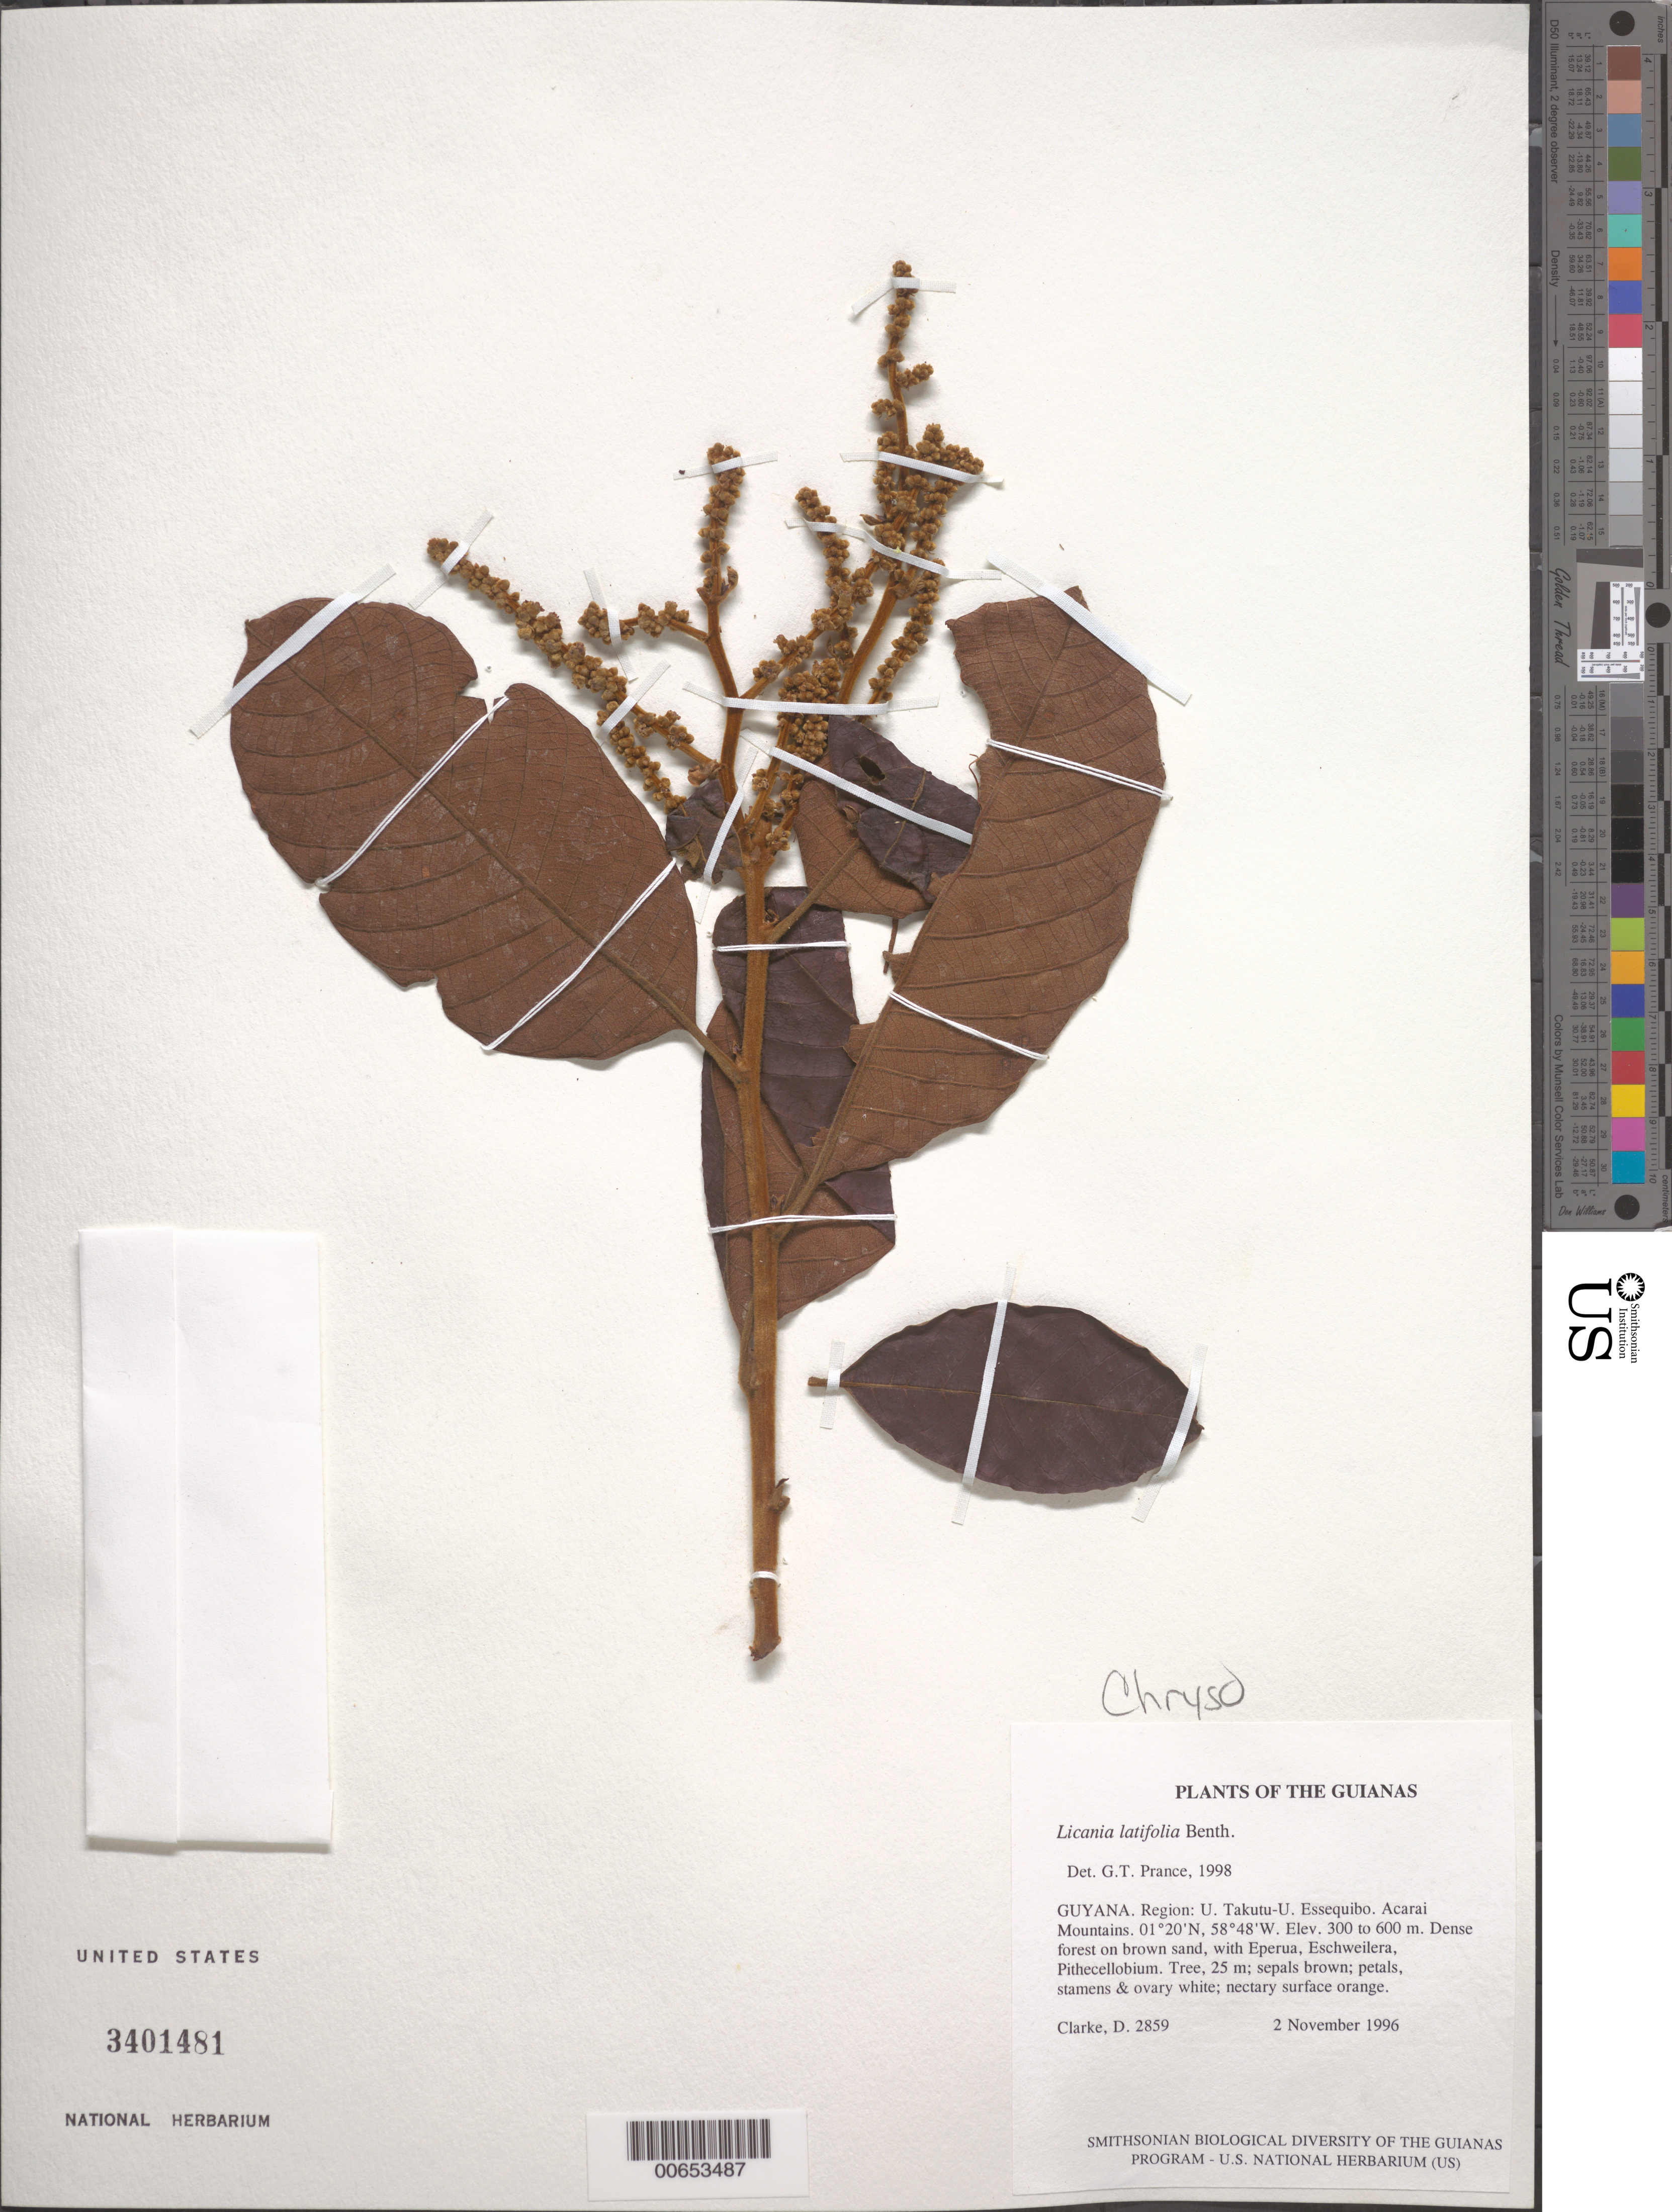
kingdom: Plantae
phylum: Tracheophyta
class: Magnoliopsida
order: Malpighiales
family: Chrysobalanaceae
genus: Hymenopus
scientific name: Hymenopus latifolius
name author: (Benth. ex Hook. f.) Sothers & Prance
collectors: H. D. Clarke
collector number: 2859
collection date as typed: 2 November 1996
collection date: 1996-11-02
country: Guyana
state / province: U. Takutu-U. Essequibo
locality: Acarai Mountains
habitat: Dense forest on brown sand, with Eperua, Eschweilera, Pithecellobium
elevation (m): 300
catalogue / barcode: US 3401481